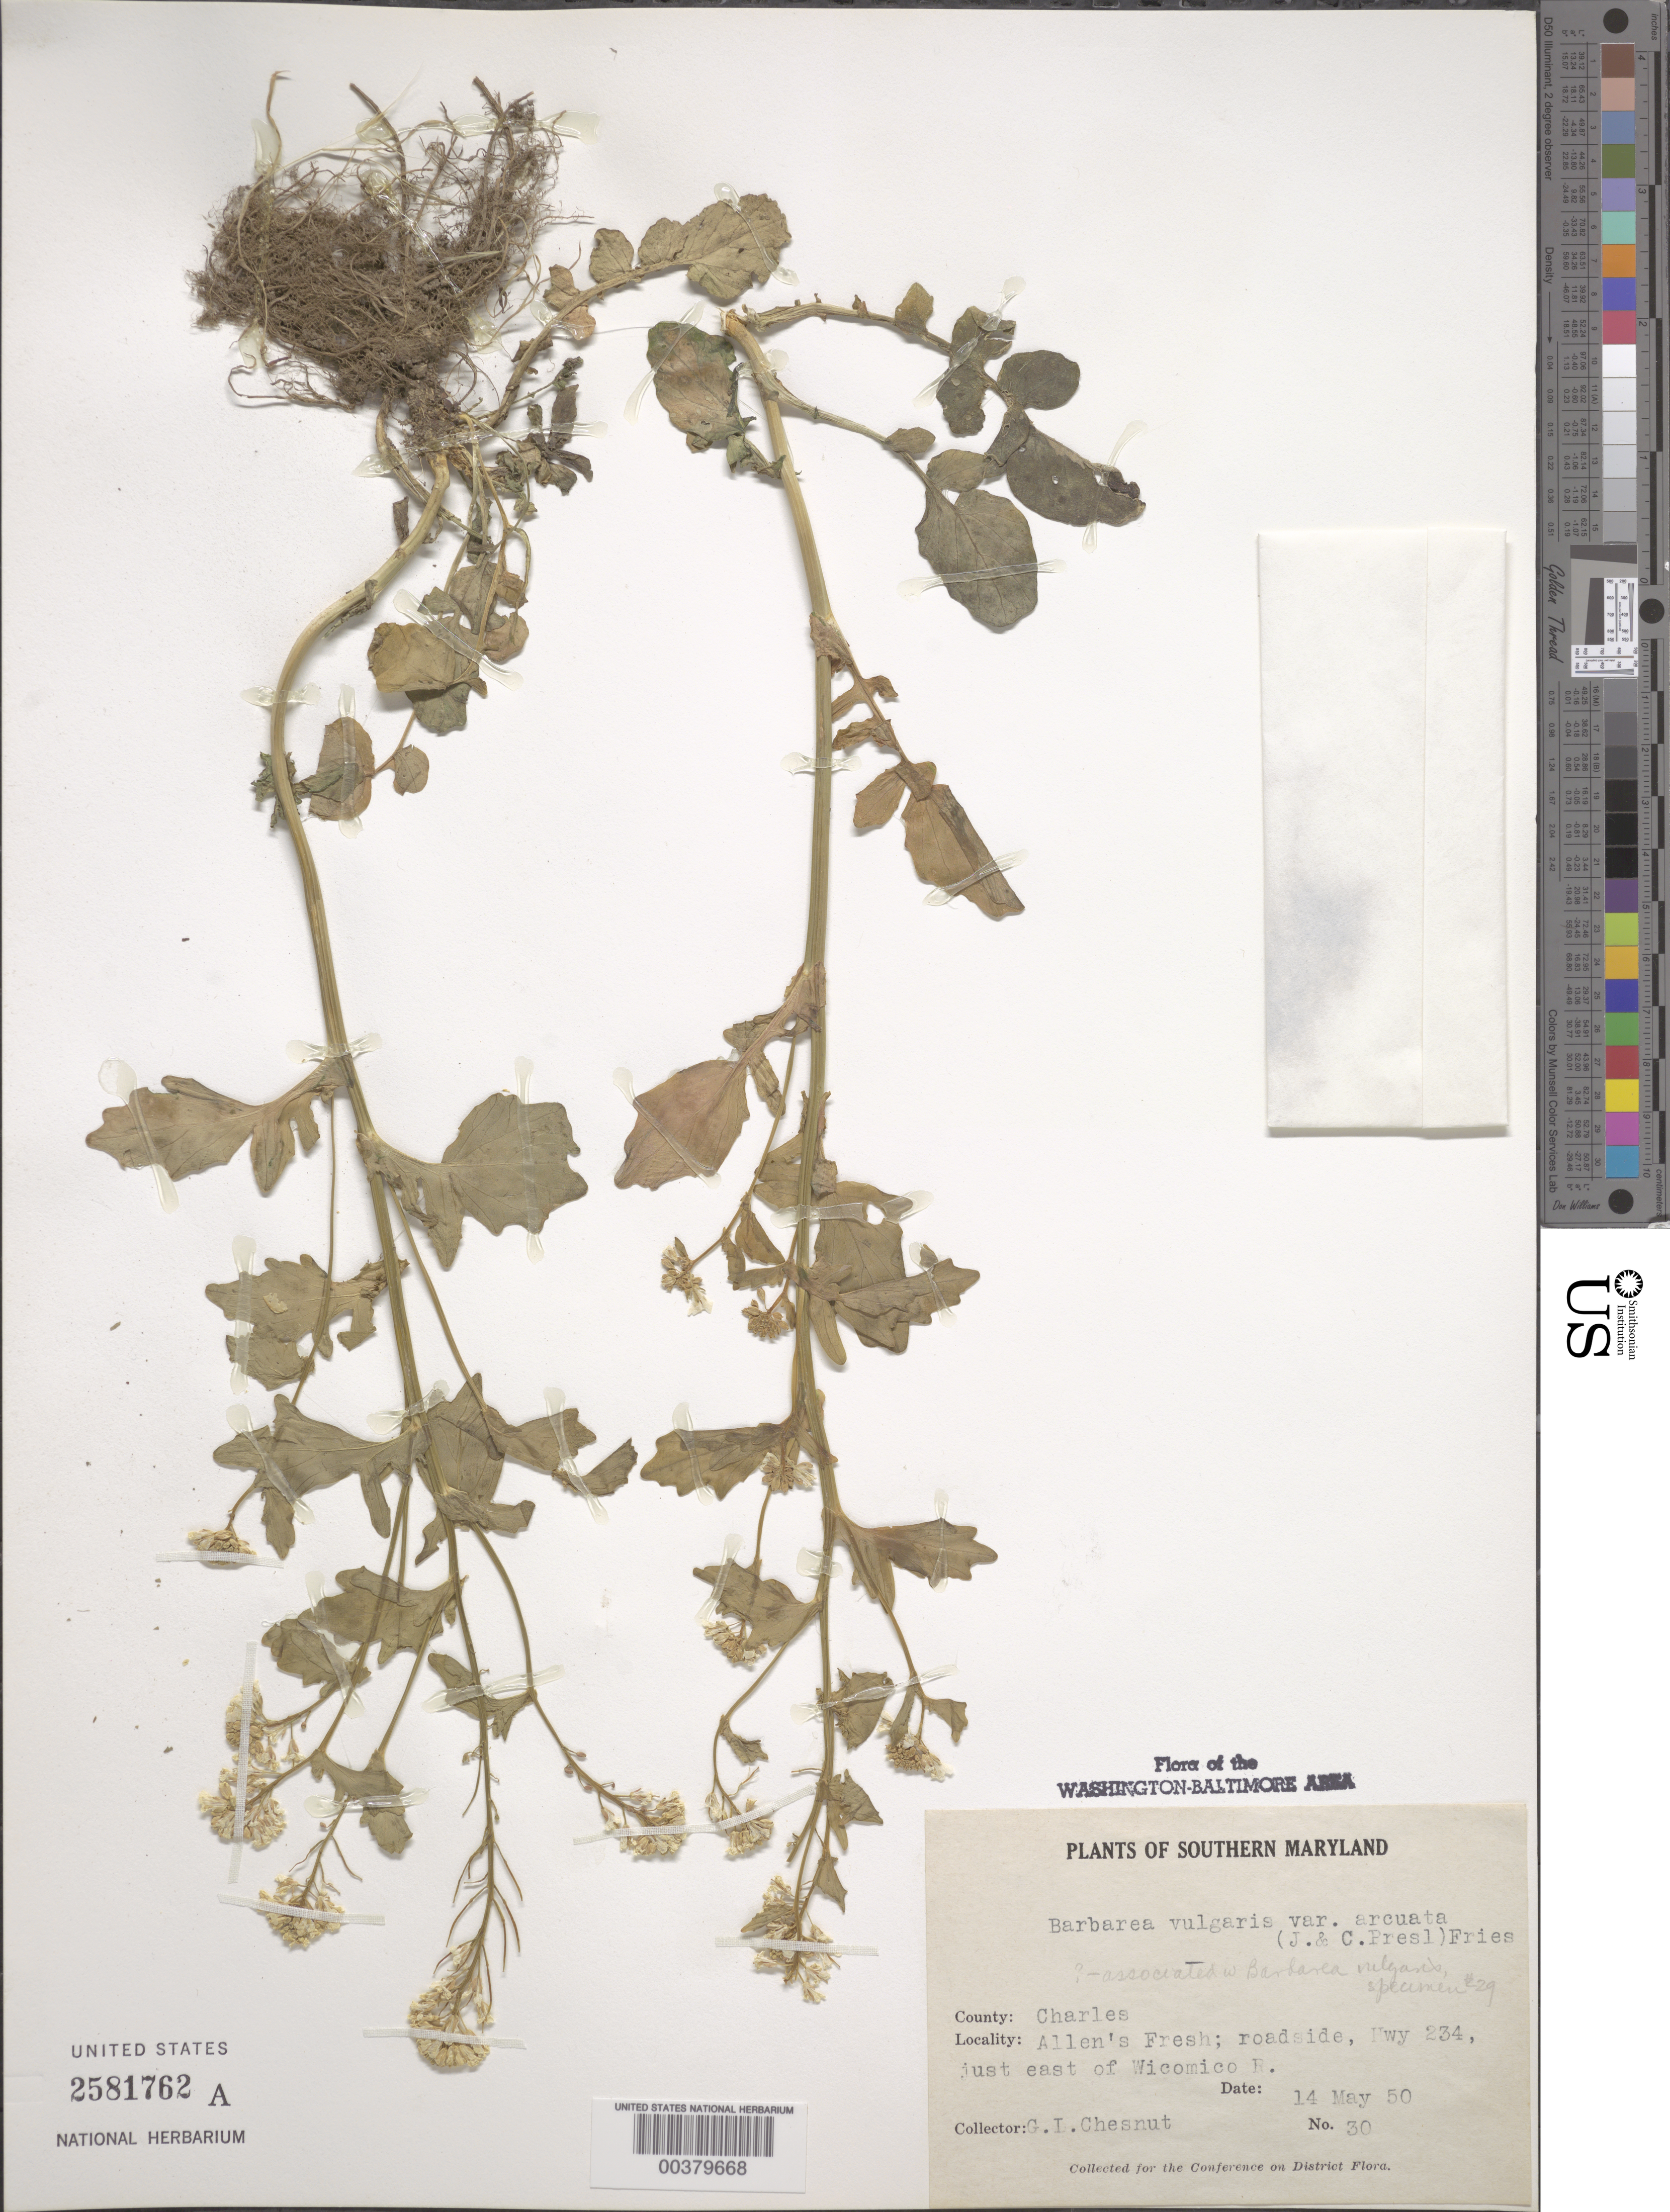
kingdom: Plantae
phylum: Tracheophyta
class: Magnoliopsida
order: Brassicales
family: Brassicaceae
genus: Barbarea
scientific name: Barbarea vulgaris var. arcuata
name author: (Opiz ex J. Presl & C. Presl) Fr.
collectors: G. Chesnut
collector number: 30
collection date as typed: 14 May 1950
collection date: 1950-05-14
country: United States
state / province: Maryland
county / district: Charles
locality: Allens Fresh, Highway 234, Est of Wicomico Road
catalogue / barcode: US 2581762A